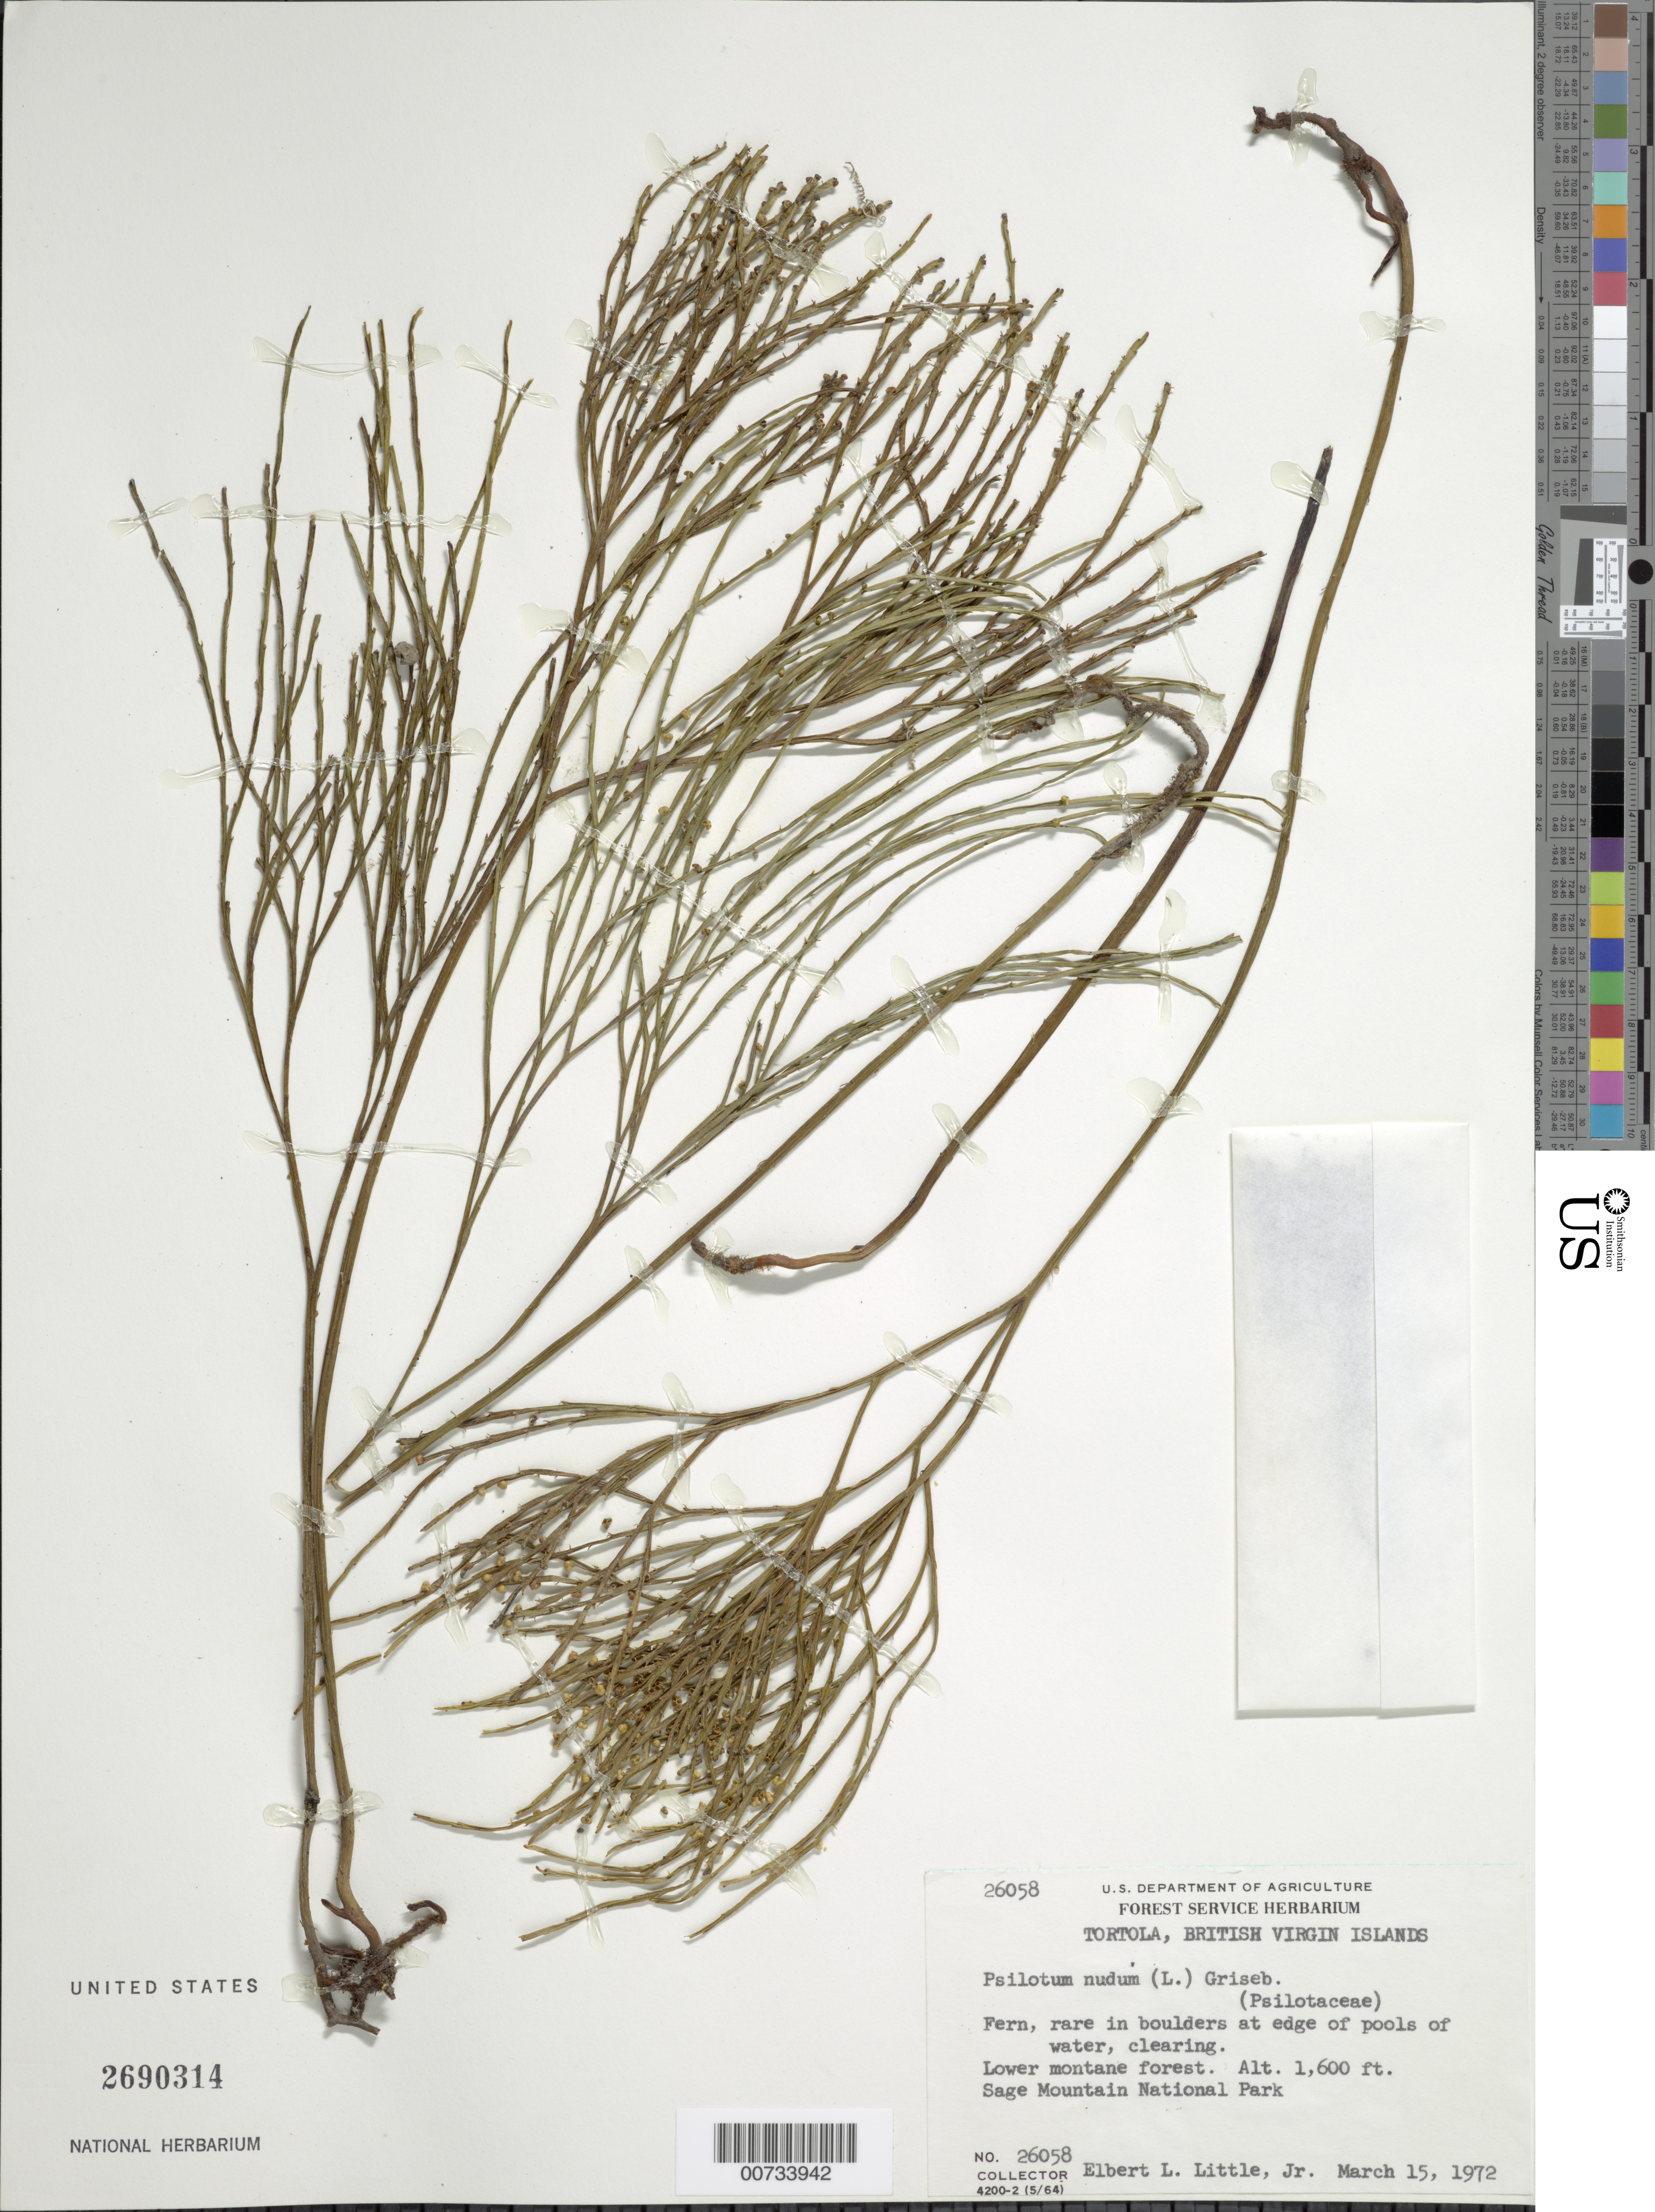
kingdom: Plantae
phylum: Tracheophyta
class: Polypodiopsida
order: Psilotales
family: Psilotaceae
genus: Psilotum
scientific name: Psilotum nudum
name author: (L.) P. Beauv.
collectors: E. L. Little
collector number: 26058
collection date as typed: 15 Mar 1972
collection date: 1972-03-15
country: British Virgin Islands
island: Tortola I.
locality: Tortola, Sage Mt. Natl. Park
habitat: In boulders at edge of pools of water, clearing; lower montane forest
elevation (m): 488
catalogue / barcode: US 2690314